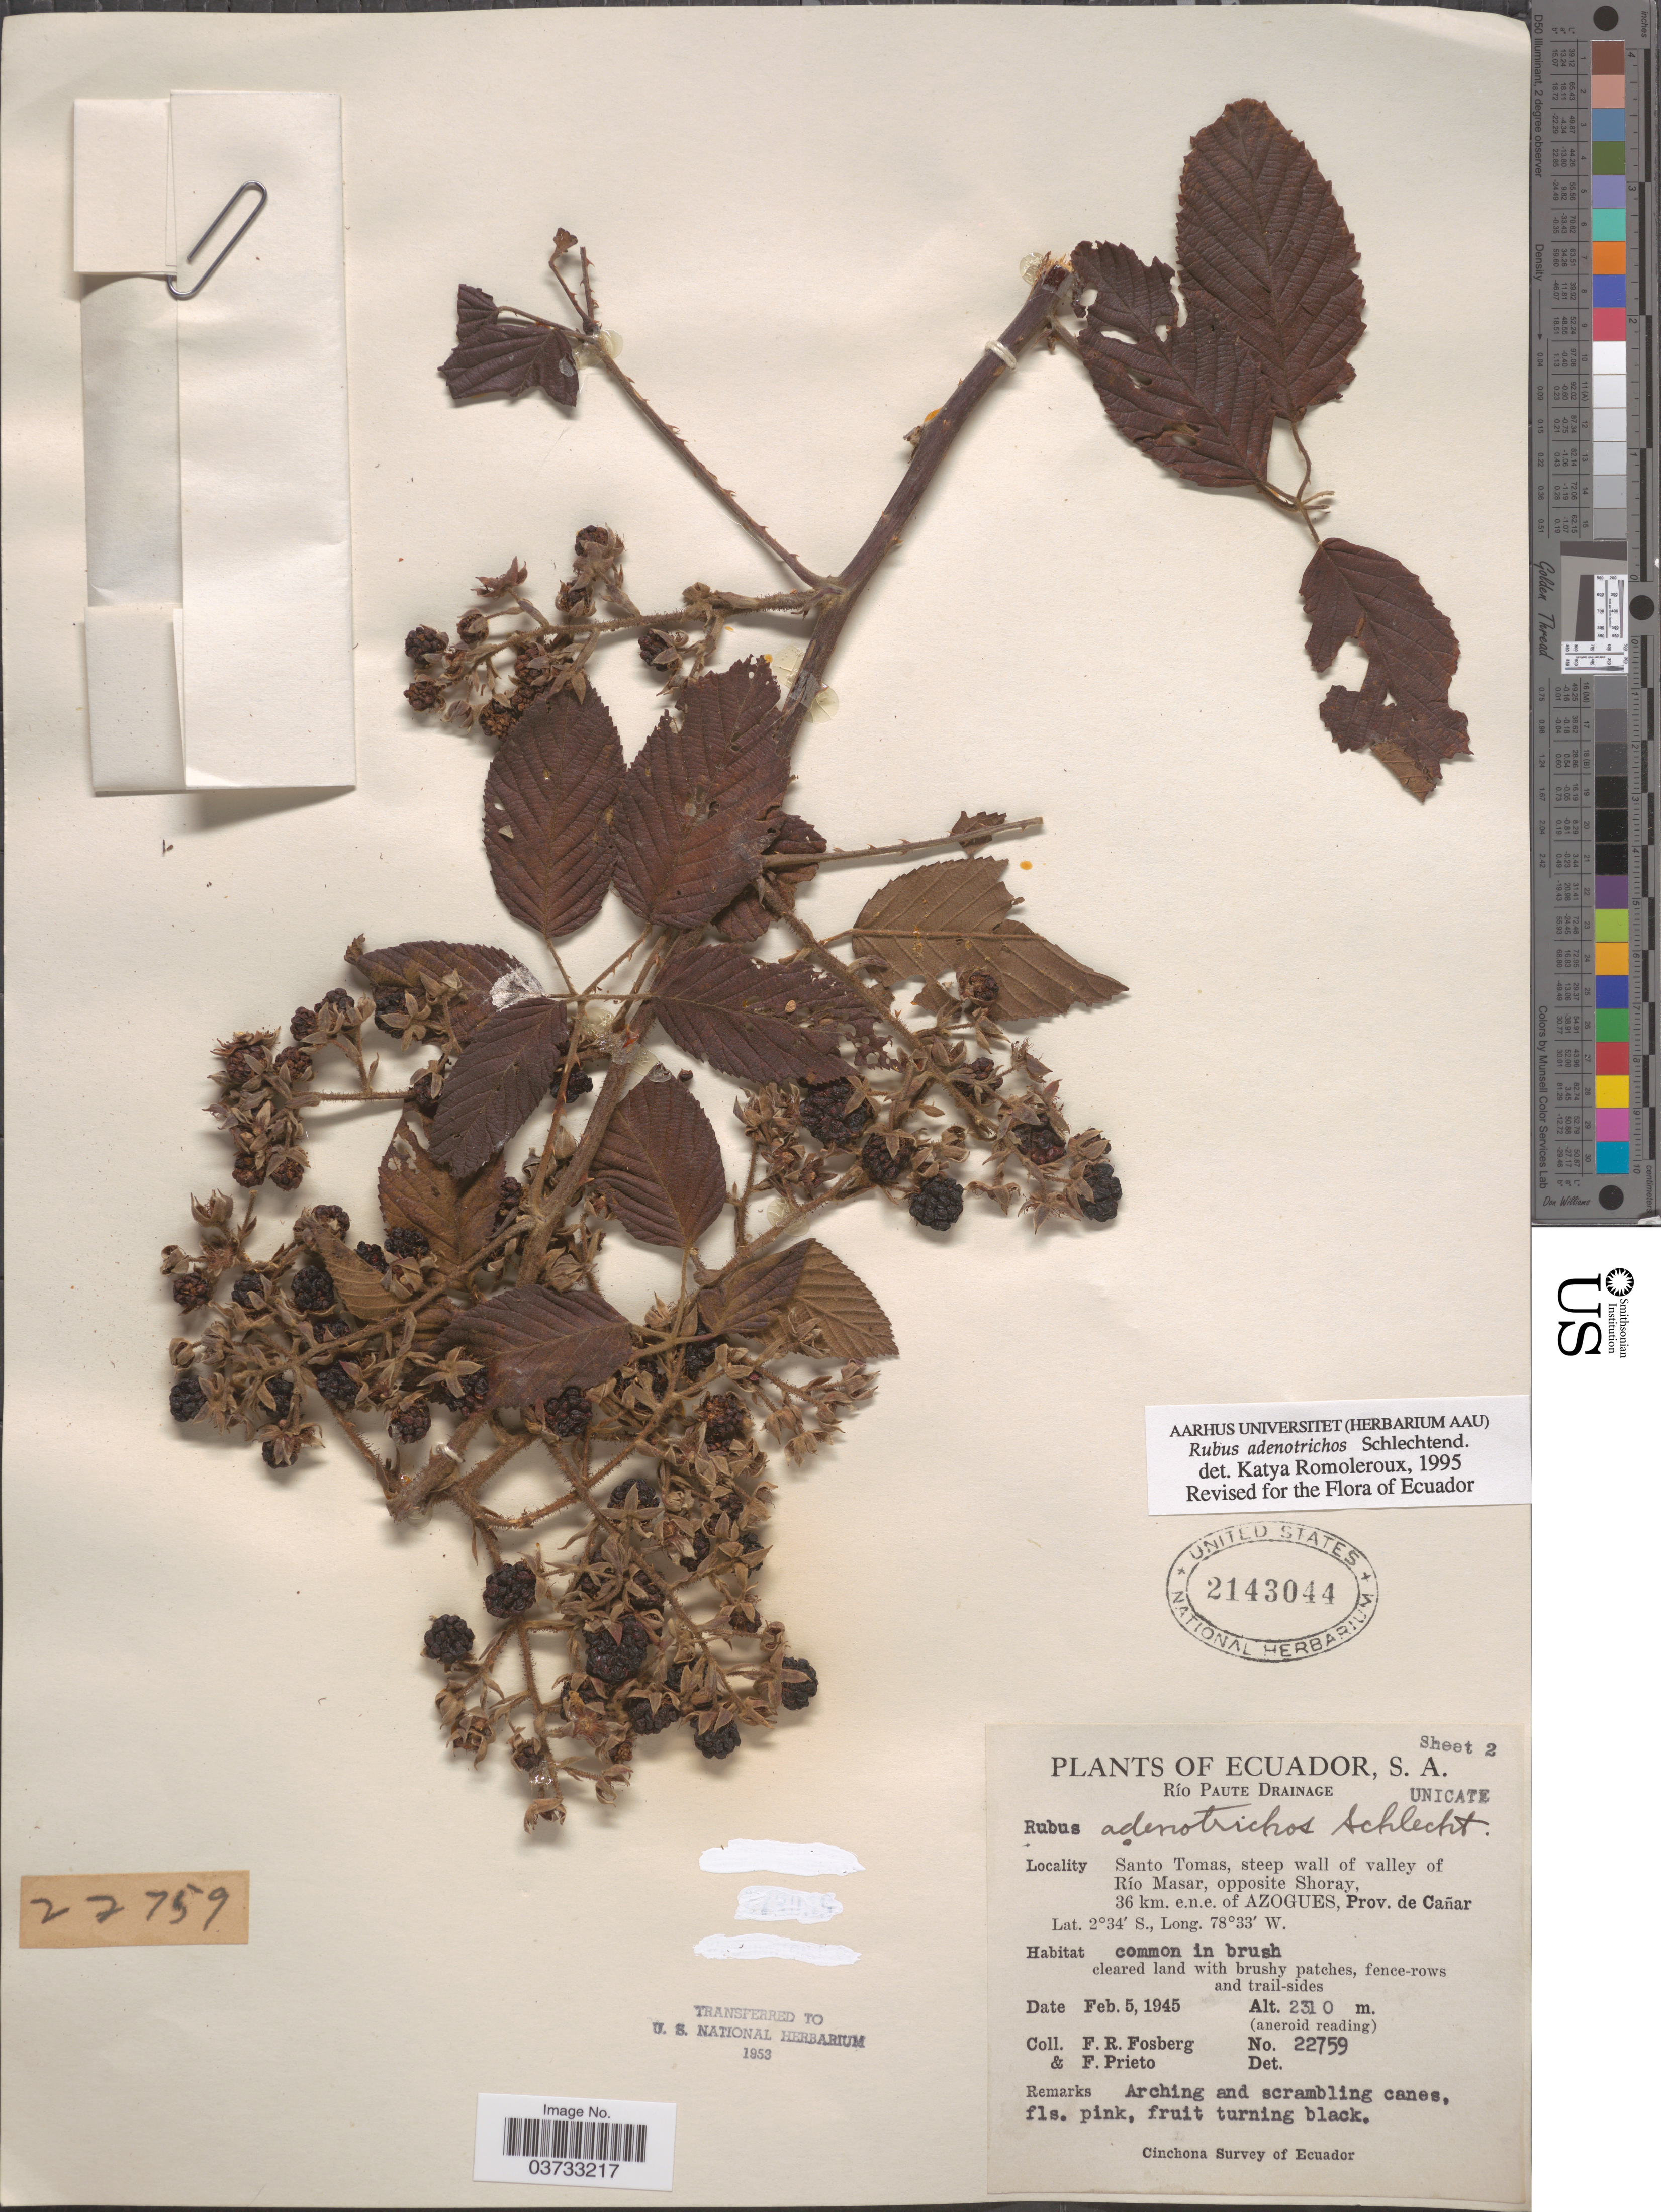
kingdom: Plantae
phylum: Tracheophyta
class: Magnoliopsida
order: Rosales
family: Rosaceae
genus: Rubus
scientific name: Rubus adenotrichos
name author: Schltdl.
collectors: F. R. Fosberg & F. Prieto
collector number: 22759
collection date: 1945-02-05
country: Ecuador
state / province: Cañar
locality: Río Paute Drainage. Santo Tomas, steep wall of valley of Río Masar, opposite Shoray, 36 km. e.n.e. of Azogues.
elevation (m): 2310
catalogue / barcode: US 2143044